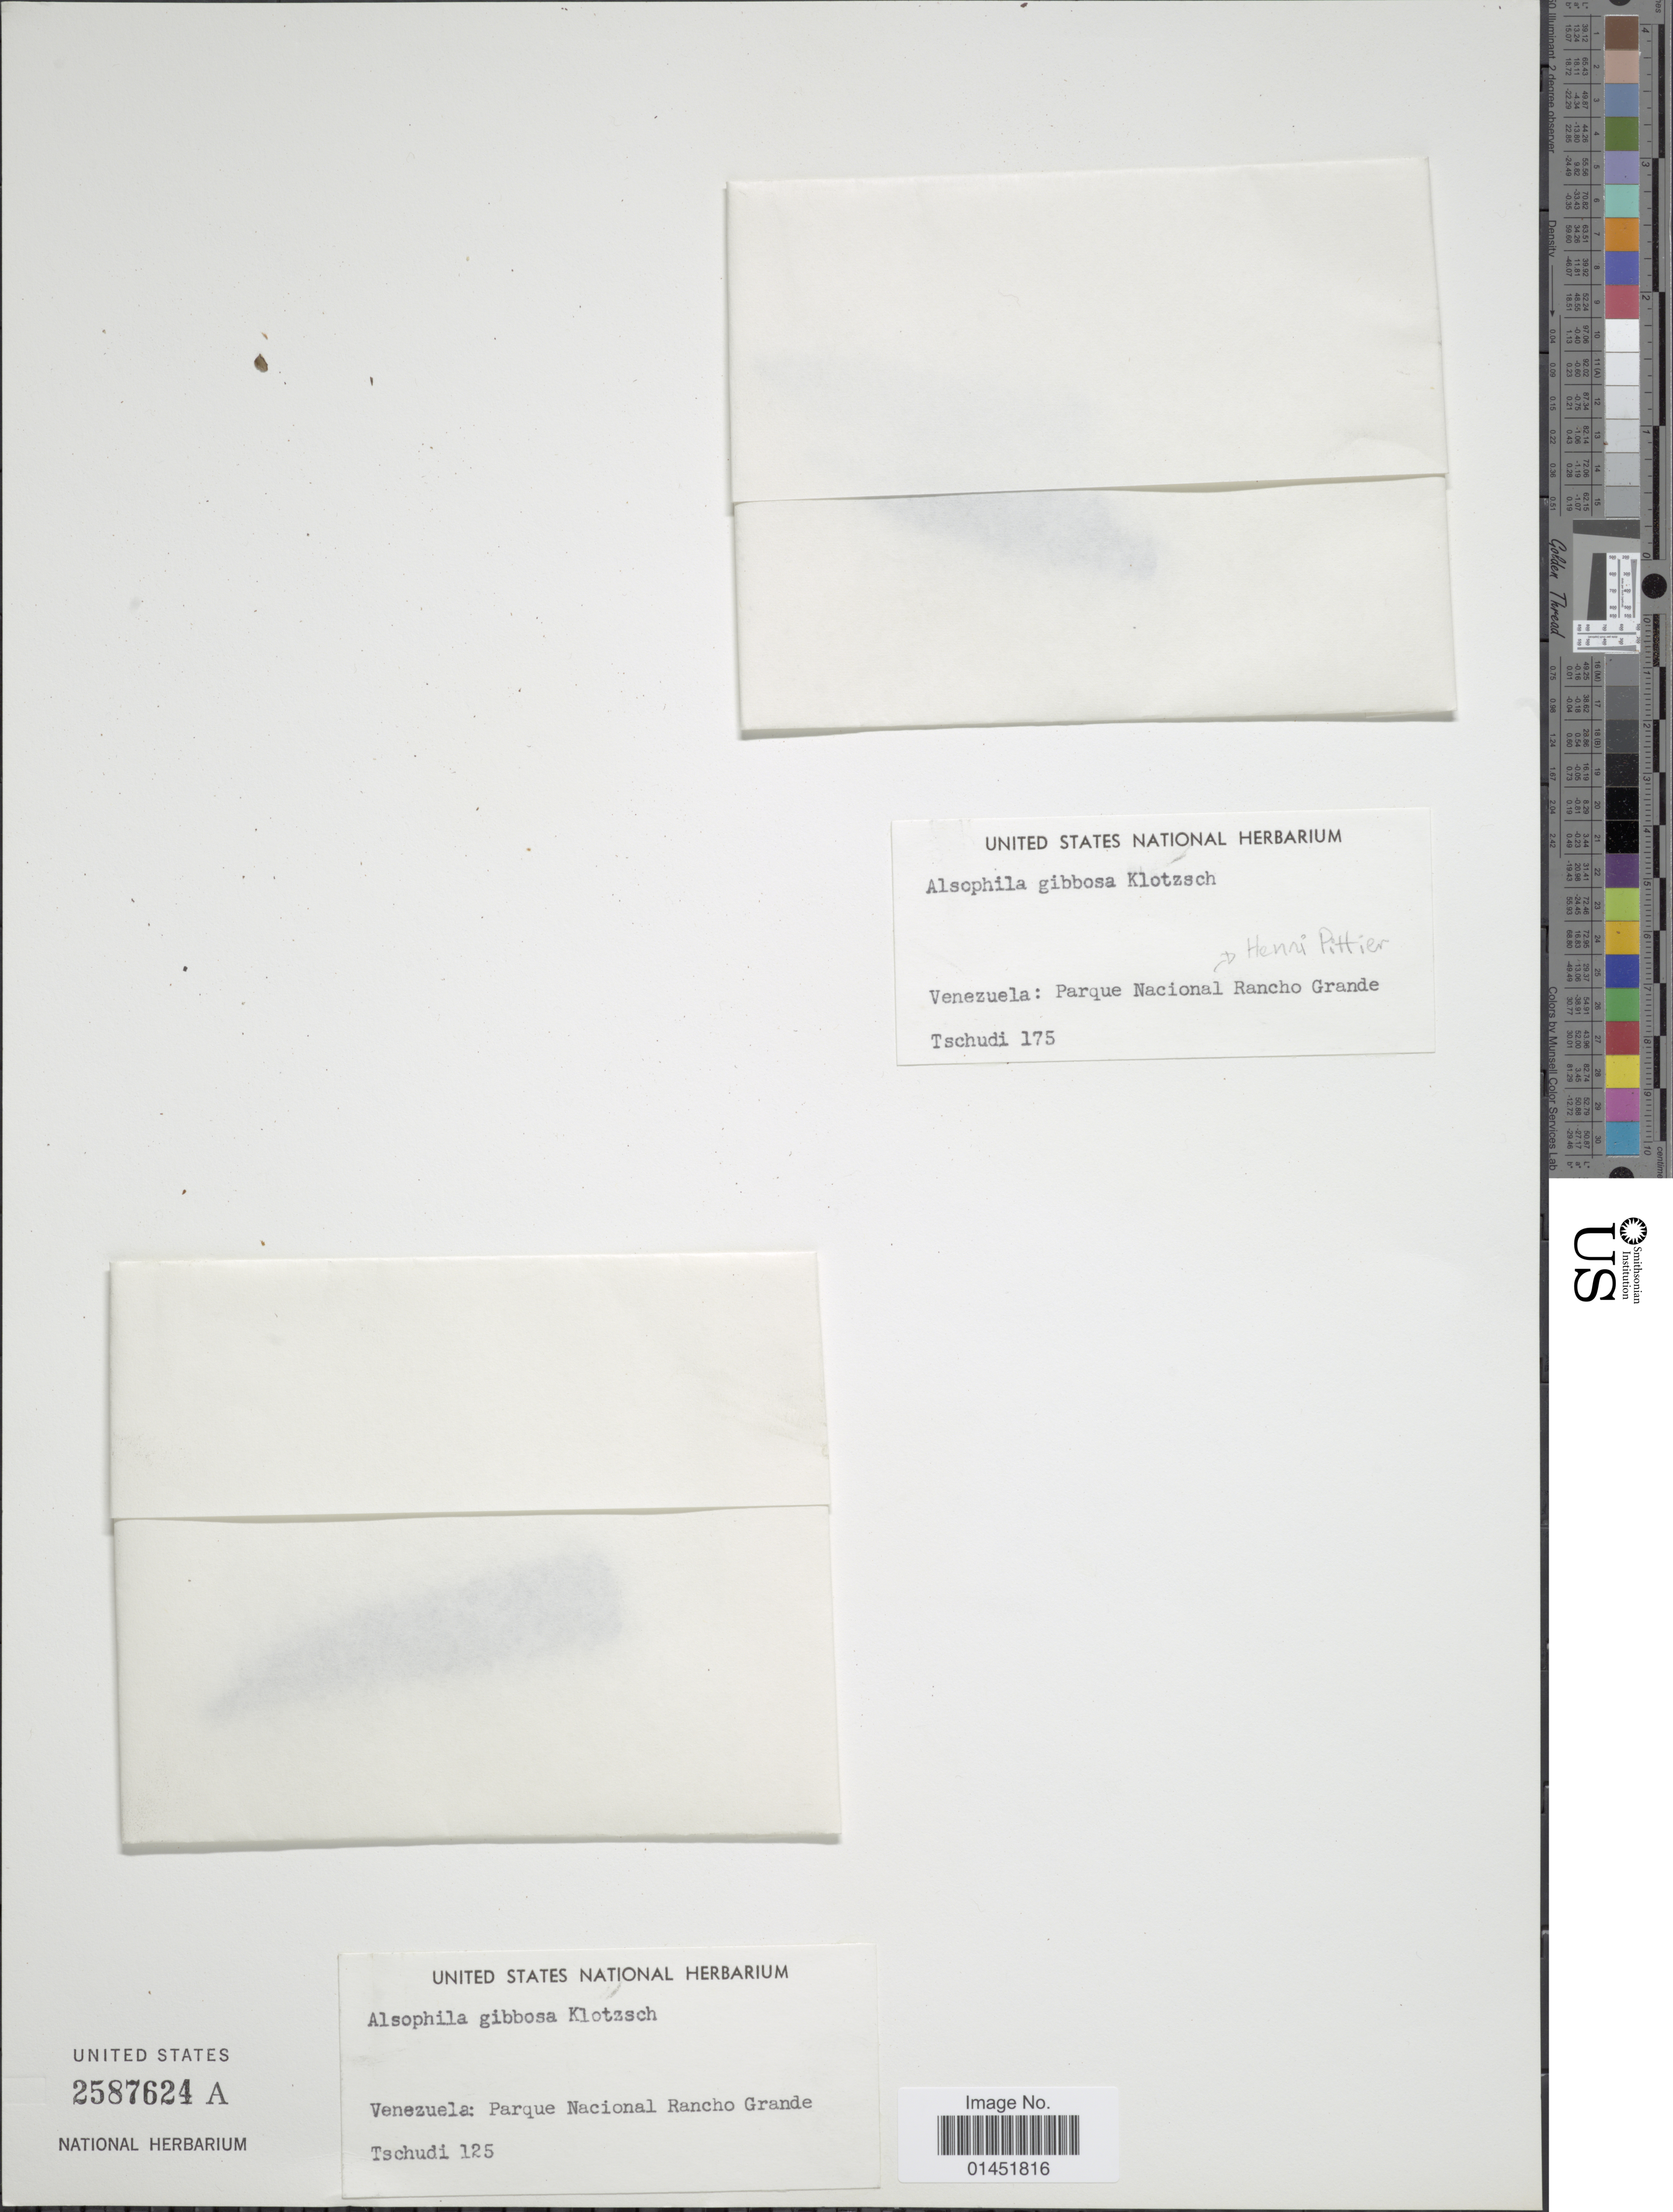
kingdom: Plantae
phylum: Tracheophyta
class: Polypodiopsida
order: Cyatheales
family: Cyatheaceae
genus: Cyathea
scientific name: Cyathea gibbosa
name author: (Klotzsch) Domin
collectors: Tschudi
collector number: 175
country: Venezuela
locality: Parque Nacional Rancho Grande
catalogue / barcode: US 2587624A-2